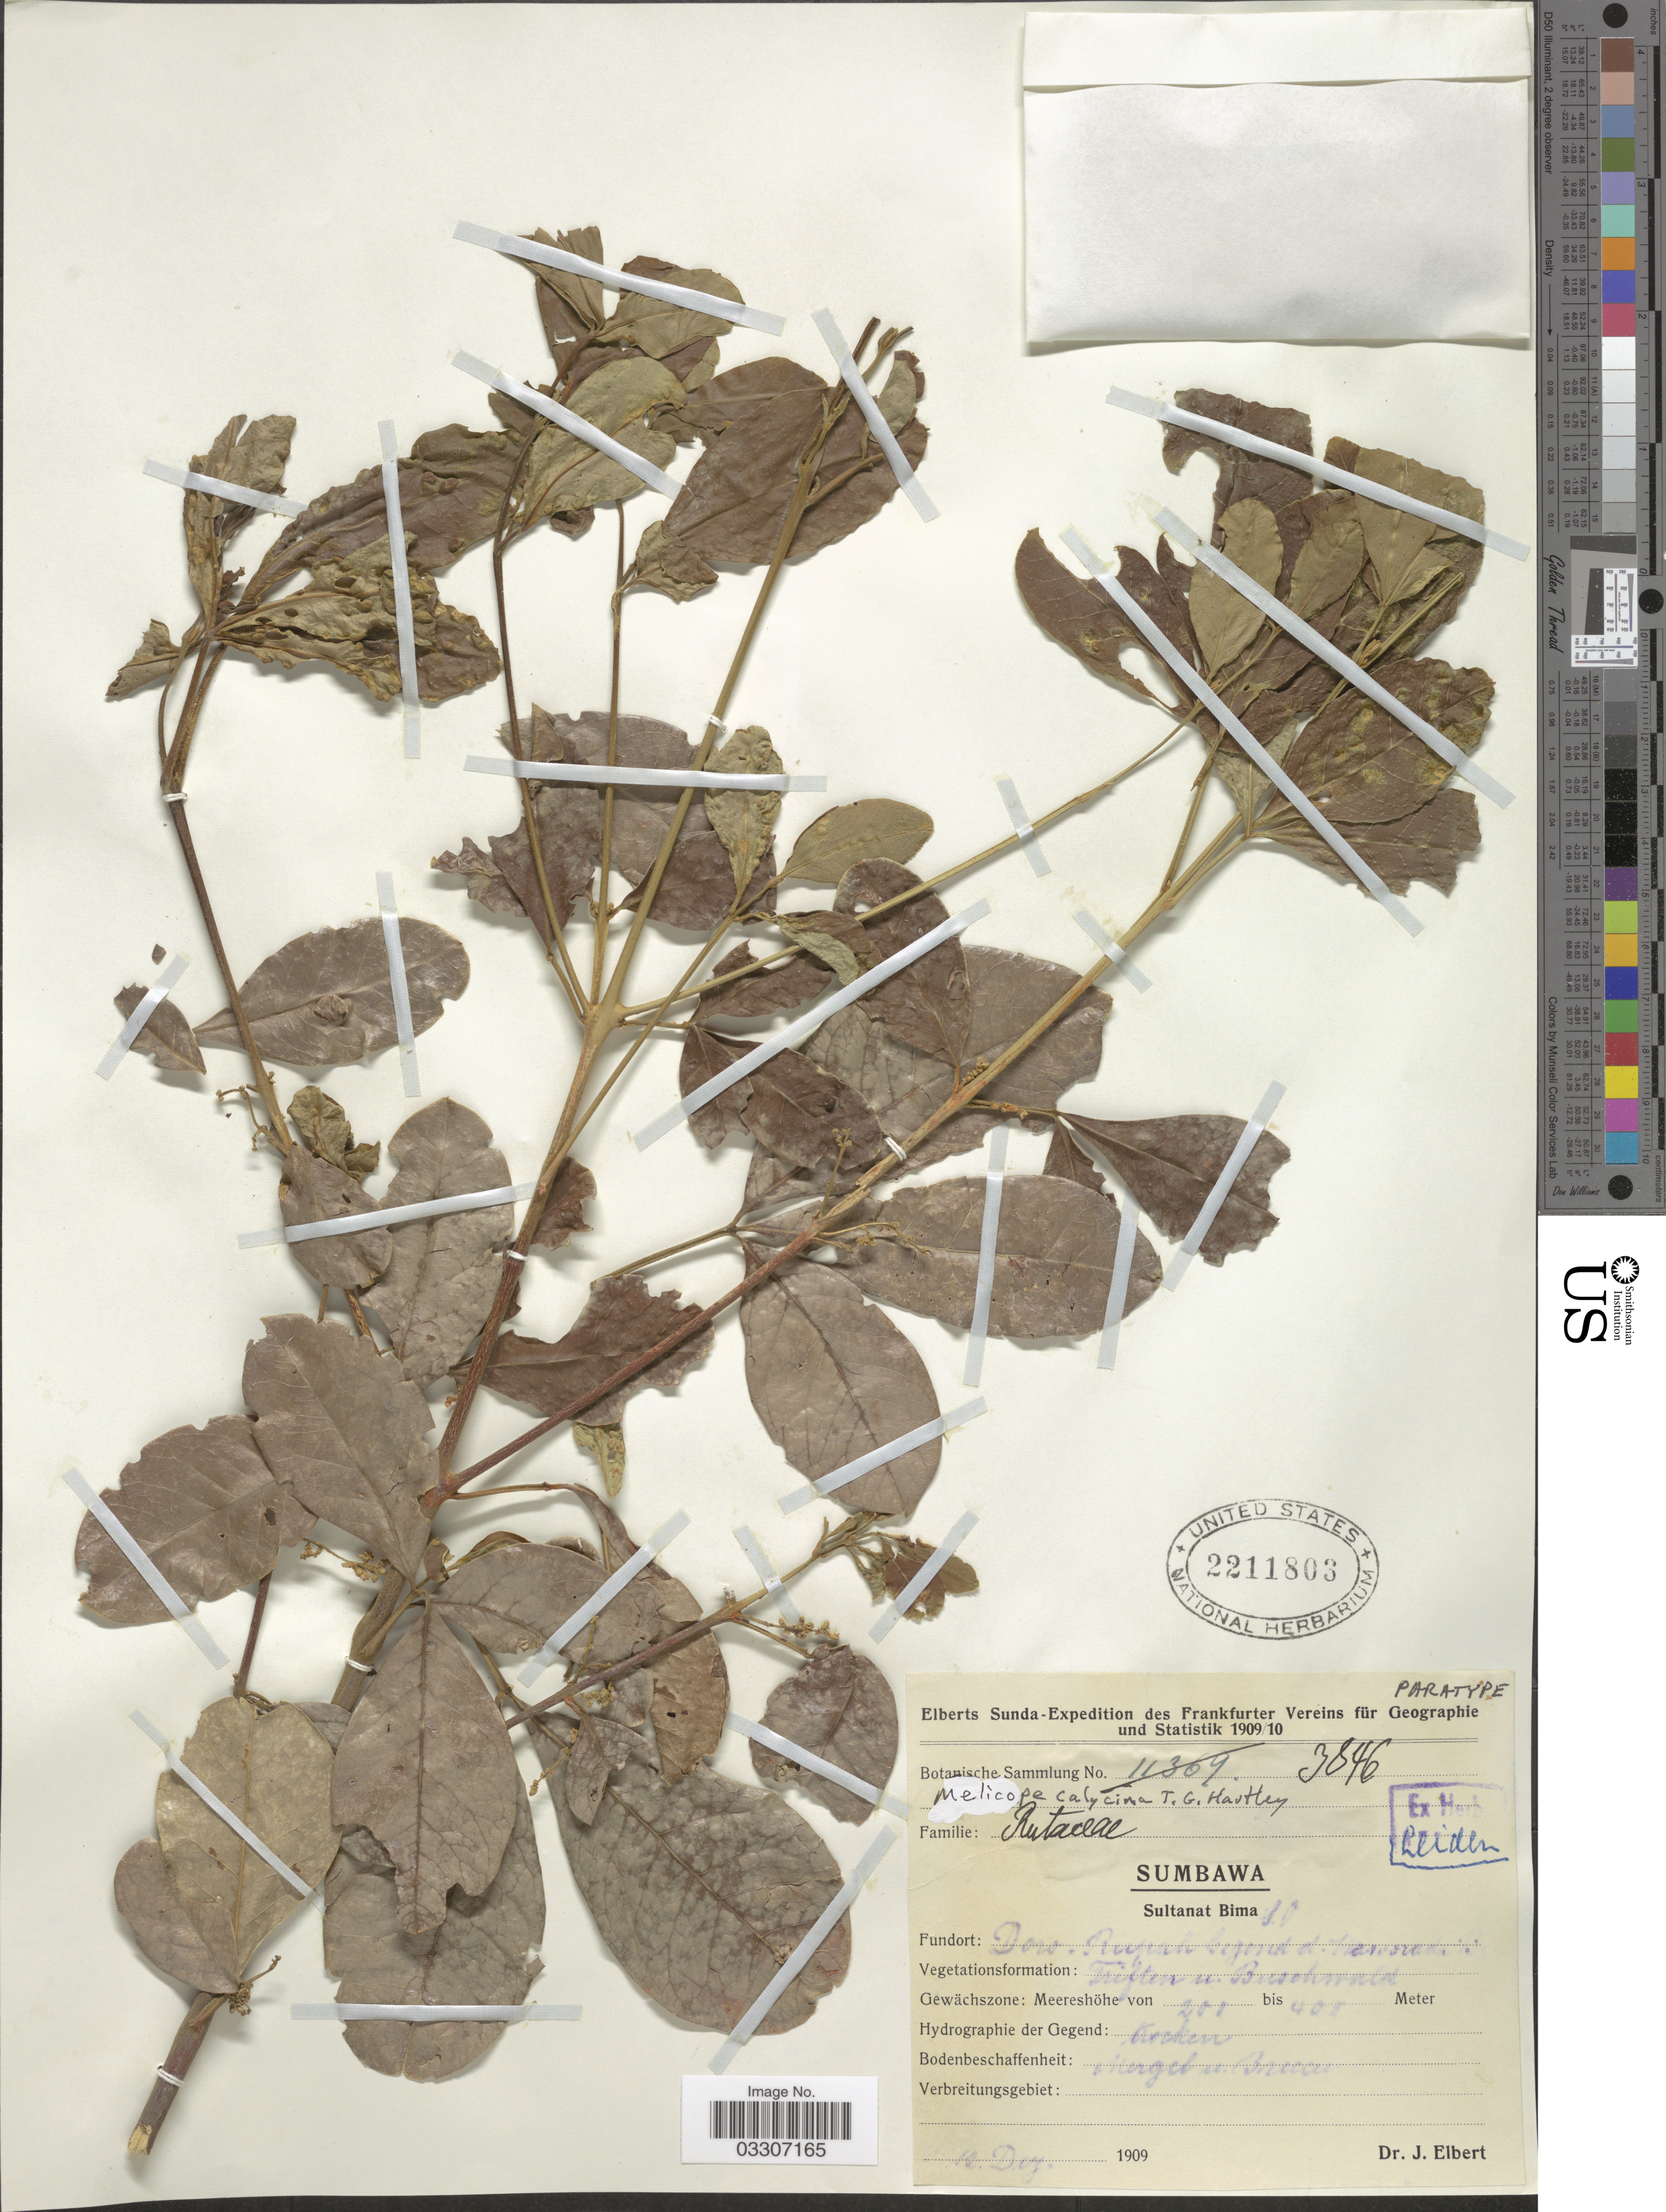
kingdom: Plantae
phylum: Tracheophyta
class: Magnoliopsida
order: Sapindales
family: Rutaceae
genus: Melicope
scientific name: Melicope calycina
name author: T.G. Hartley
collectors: J. Elbert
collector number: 3846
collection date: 1909-12-10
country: Indonesia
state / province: Nusa Tenggara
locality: Sumbawa Sultanat Bima S.O. Bow. Rupah legend d. Hanoverdi P/ Tüften u. Buschwald. [interpreted]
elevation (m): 200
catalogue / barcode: US 2211803